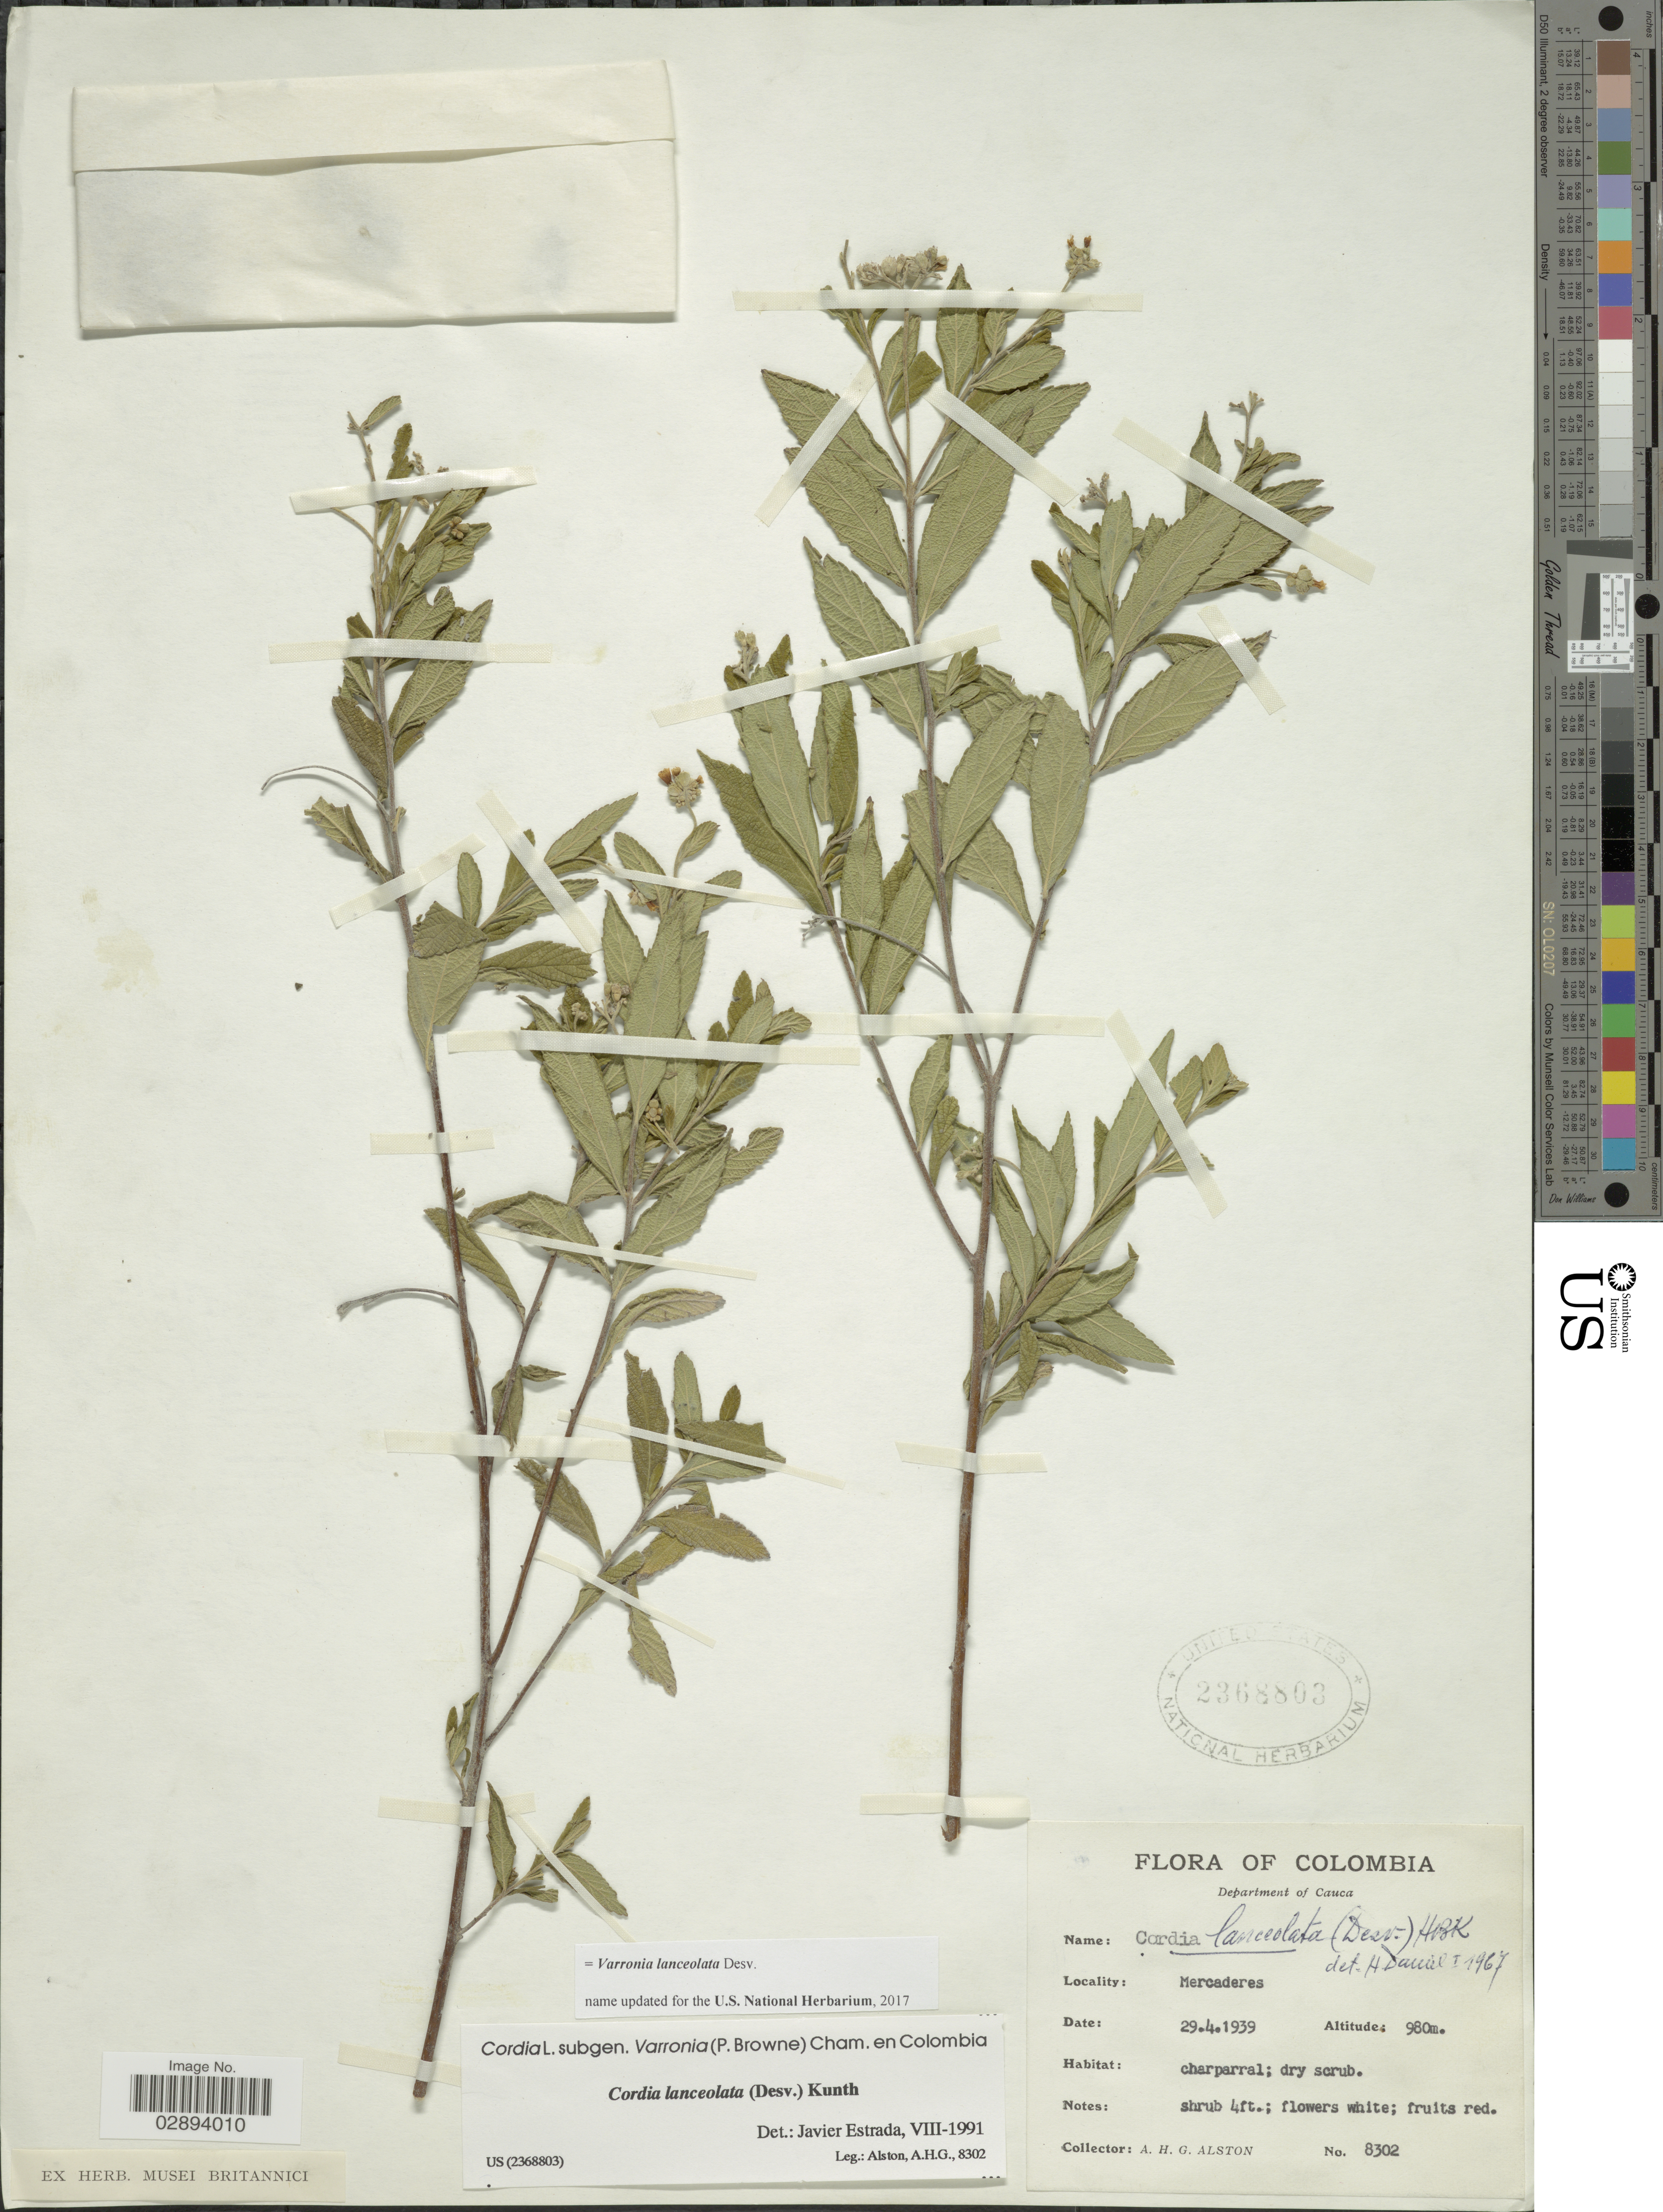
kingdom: Plantae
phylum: Tracheophyta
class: Magnoliopsida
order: Boraginales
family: Cordiaceae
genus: Varronia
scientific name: Varronia lanceolata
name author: Willd. ex Cham.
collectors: A. H. Alston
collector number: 8302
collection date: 1939-04-29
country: Colombia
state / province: Cauca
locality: Department of Cauca, Mercaderes.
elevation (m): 980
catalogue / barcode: US 2368803